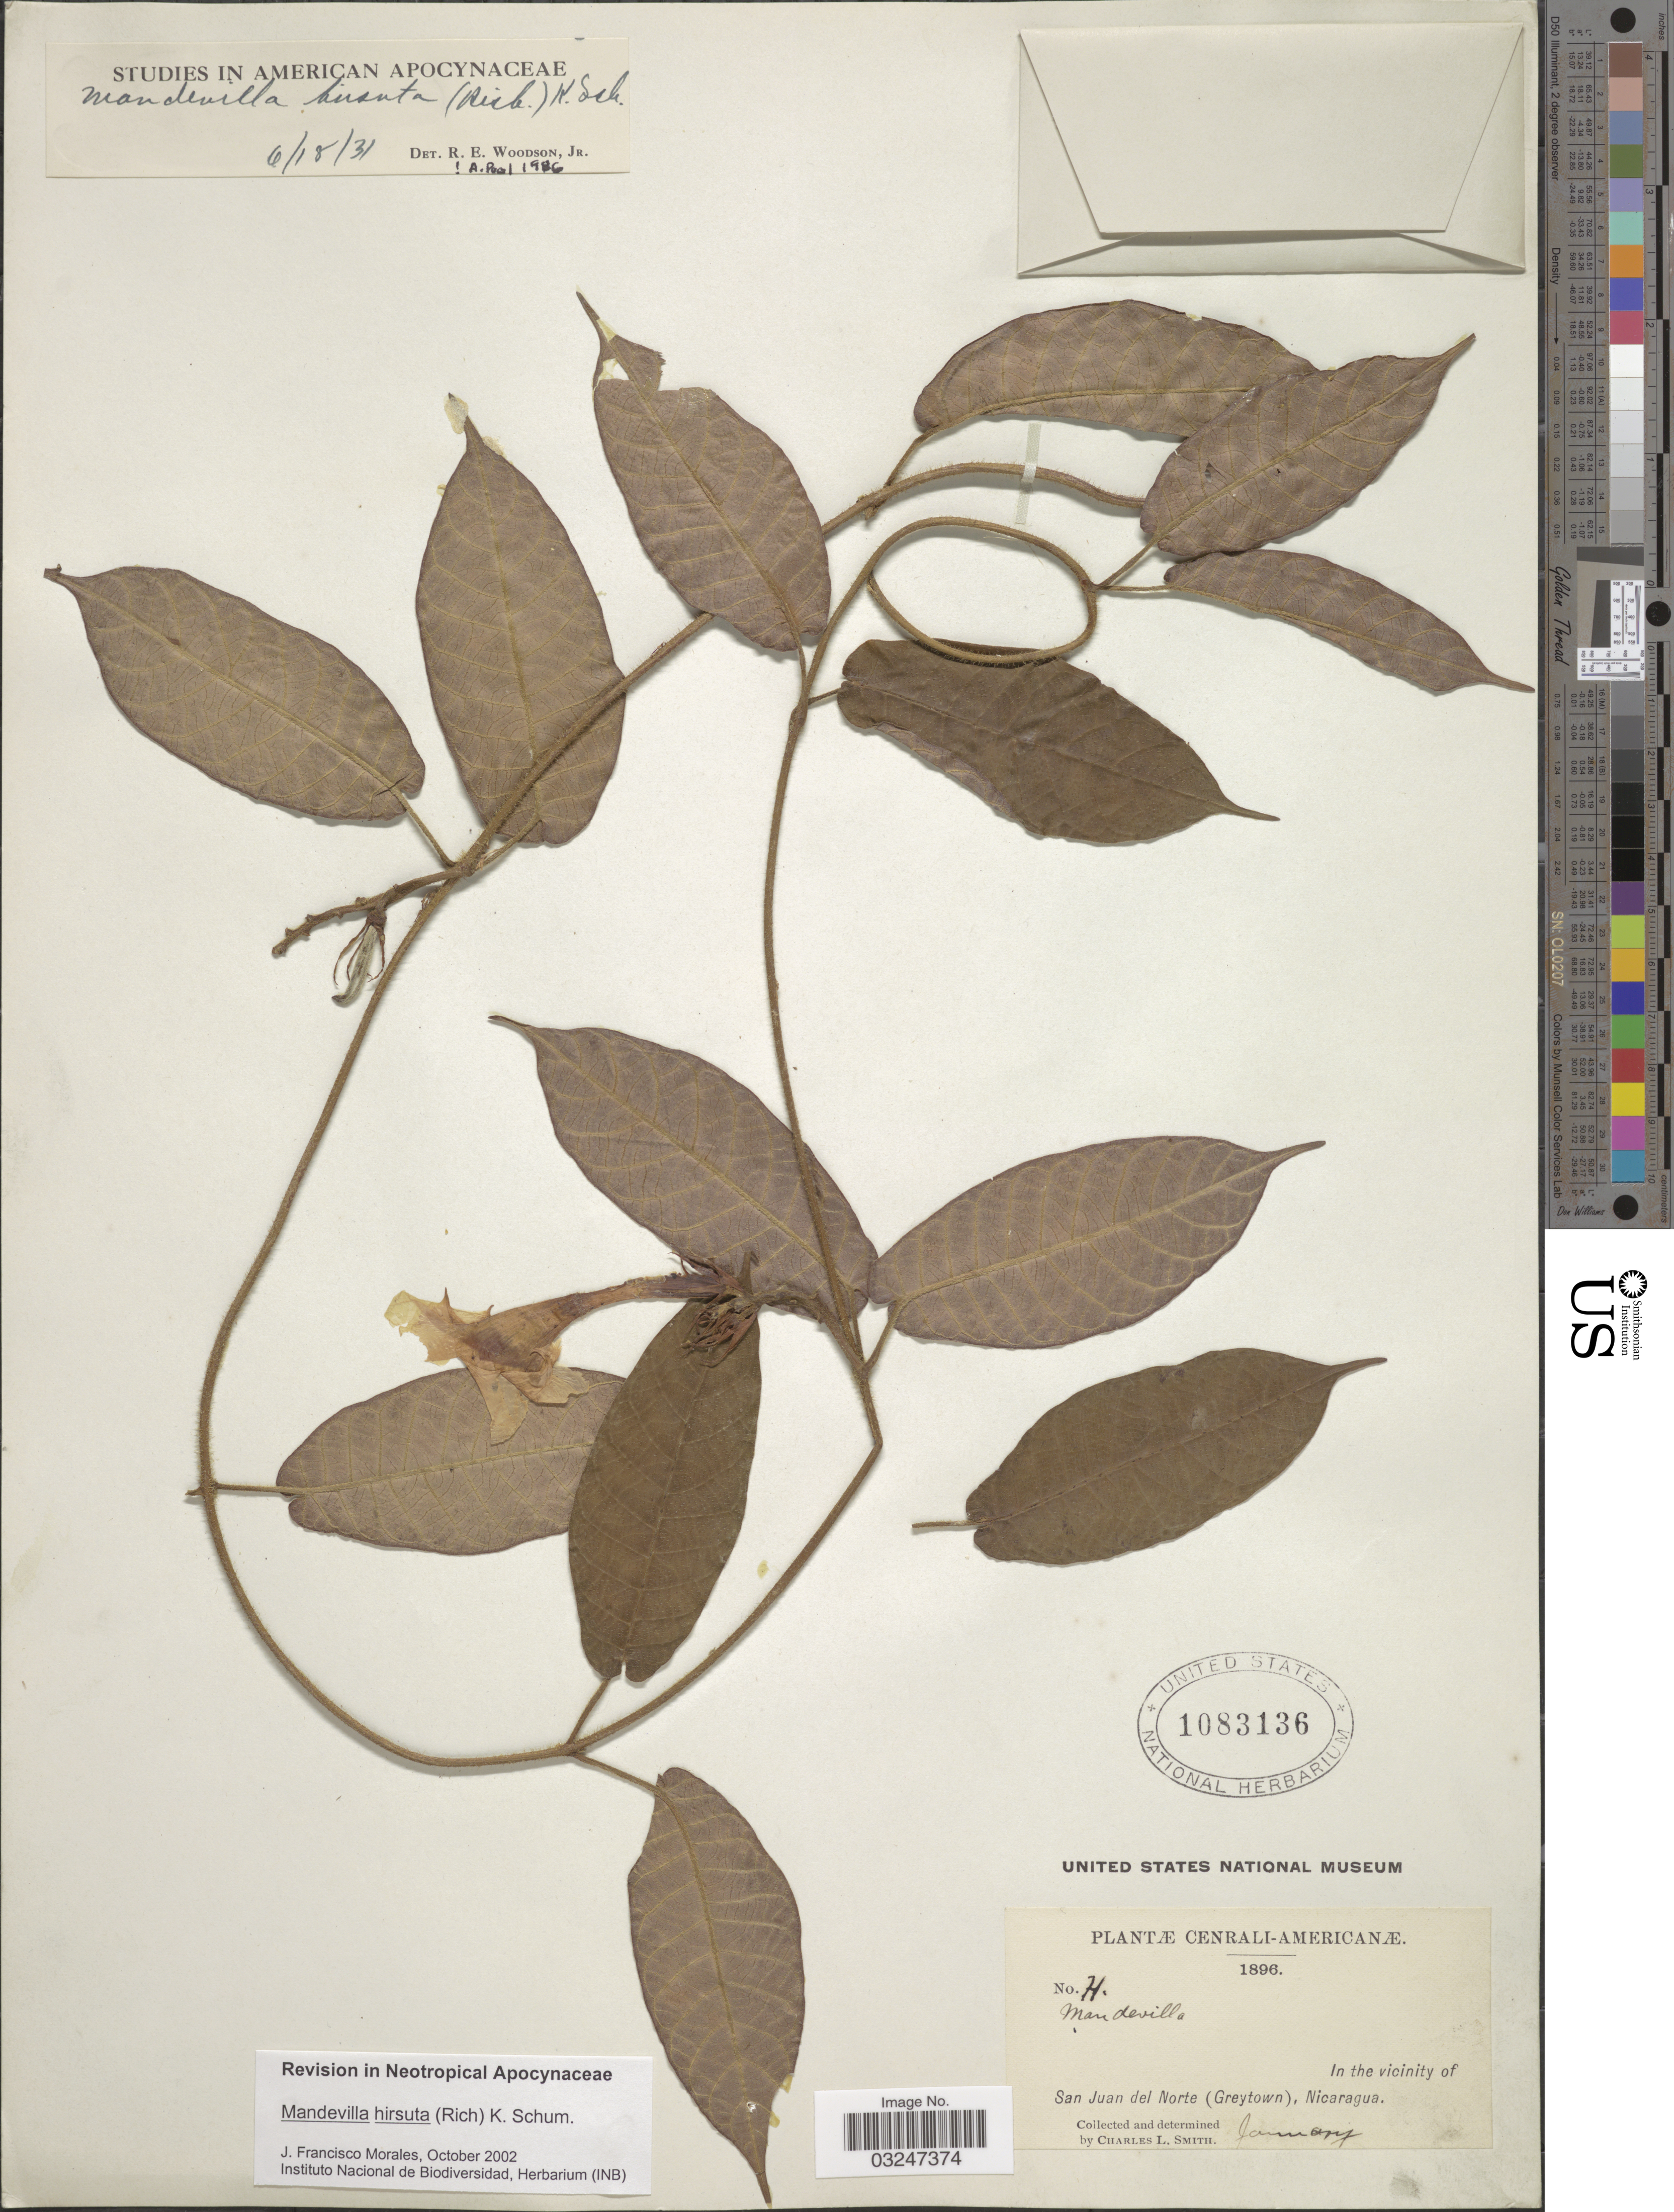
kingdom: Plantae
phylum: Tracheophyta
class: Magnoliopsida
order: Gentianales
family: Apocynaceae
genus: Mandevilla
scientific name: Mandevilla hirsuta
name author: (Rich.) K. Schum.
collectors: C. L. Smith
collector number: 71*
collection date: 1896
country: Nicaragua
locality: In the vicinity of San Juan del Norte (Greytown).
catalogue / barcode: US 1083136